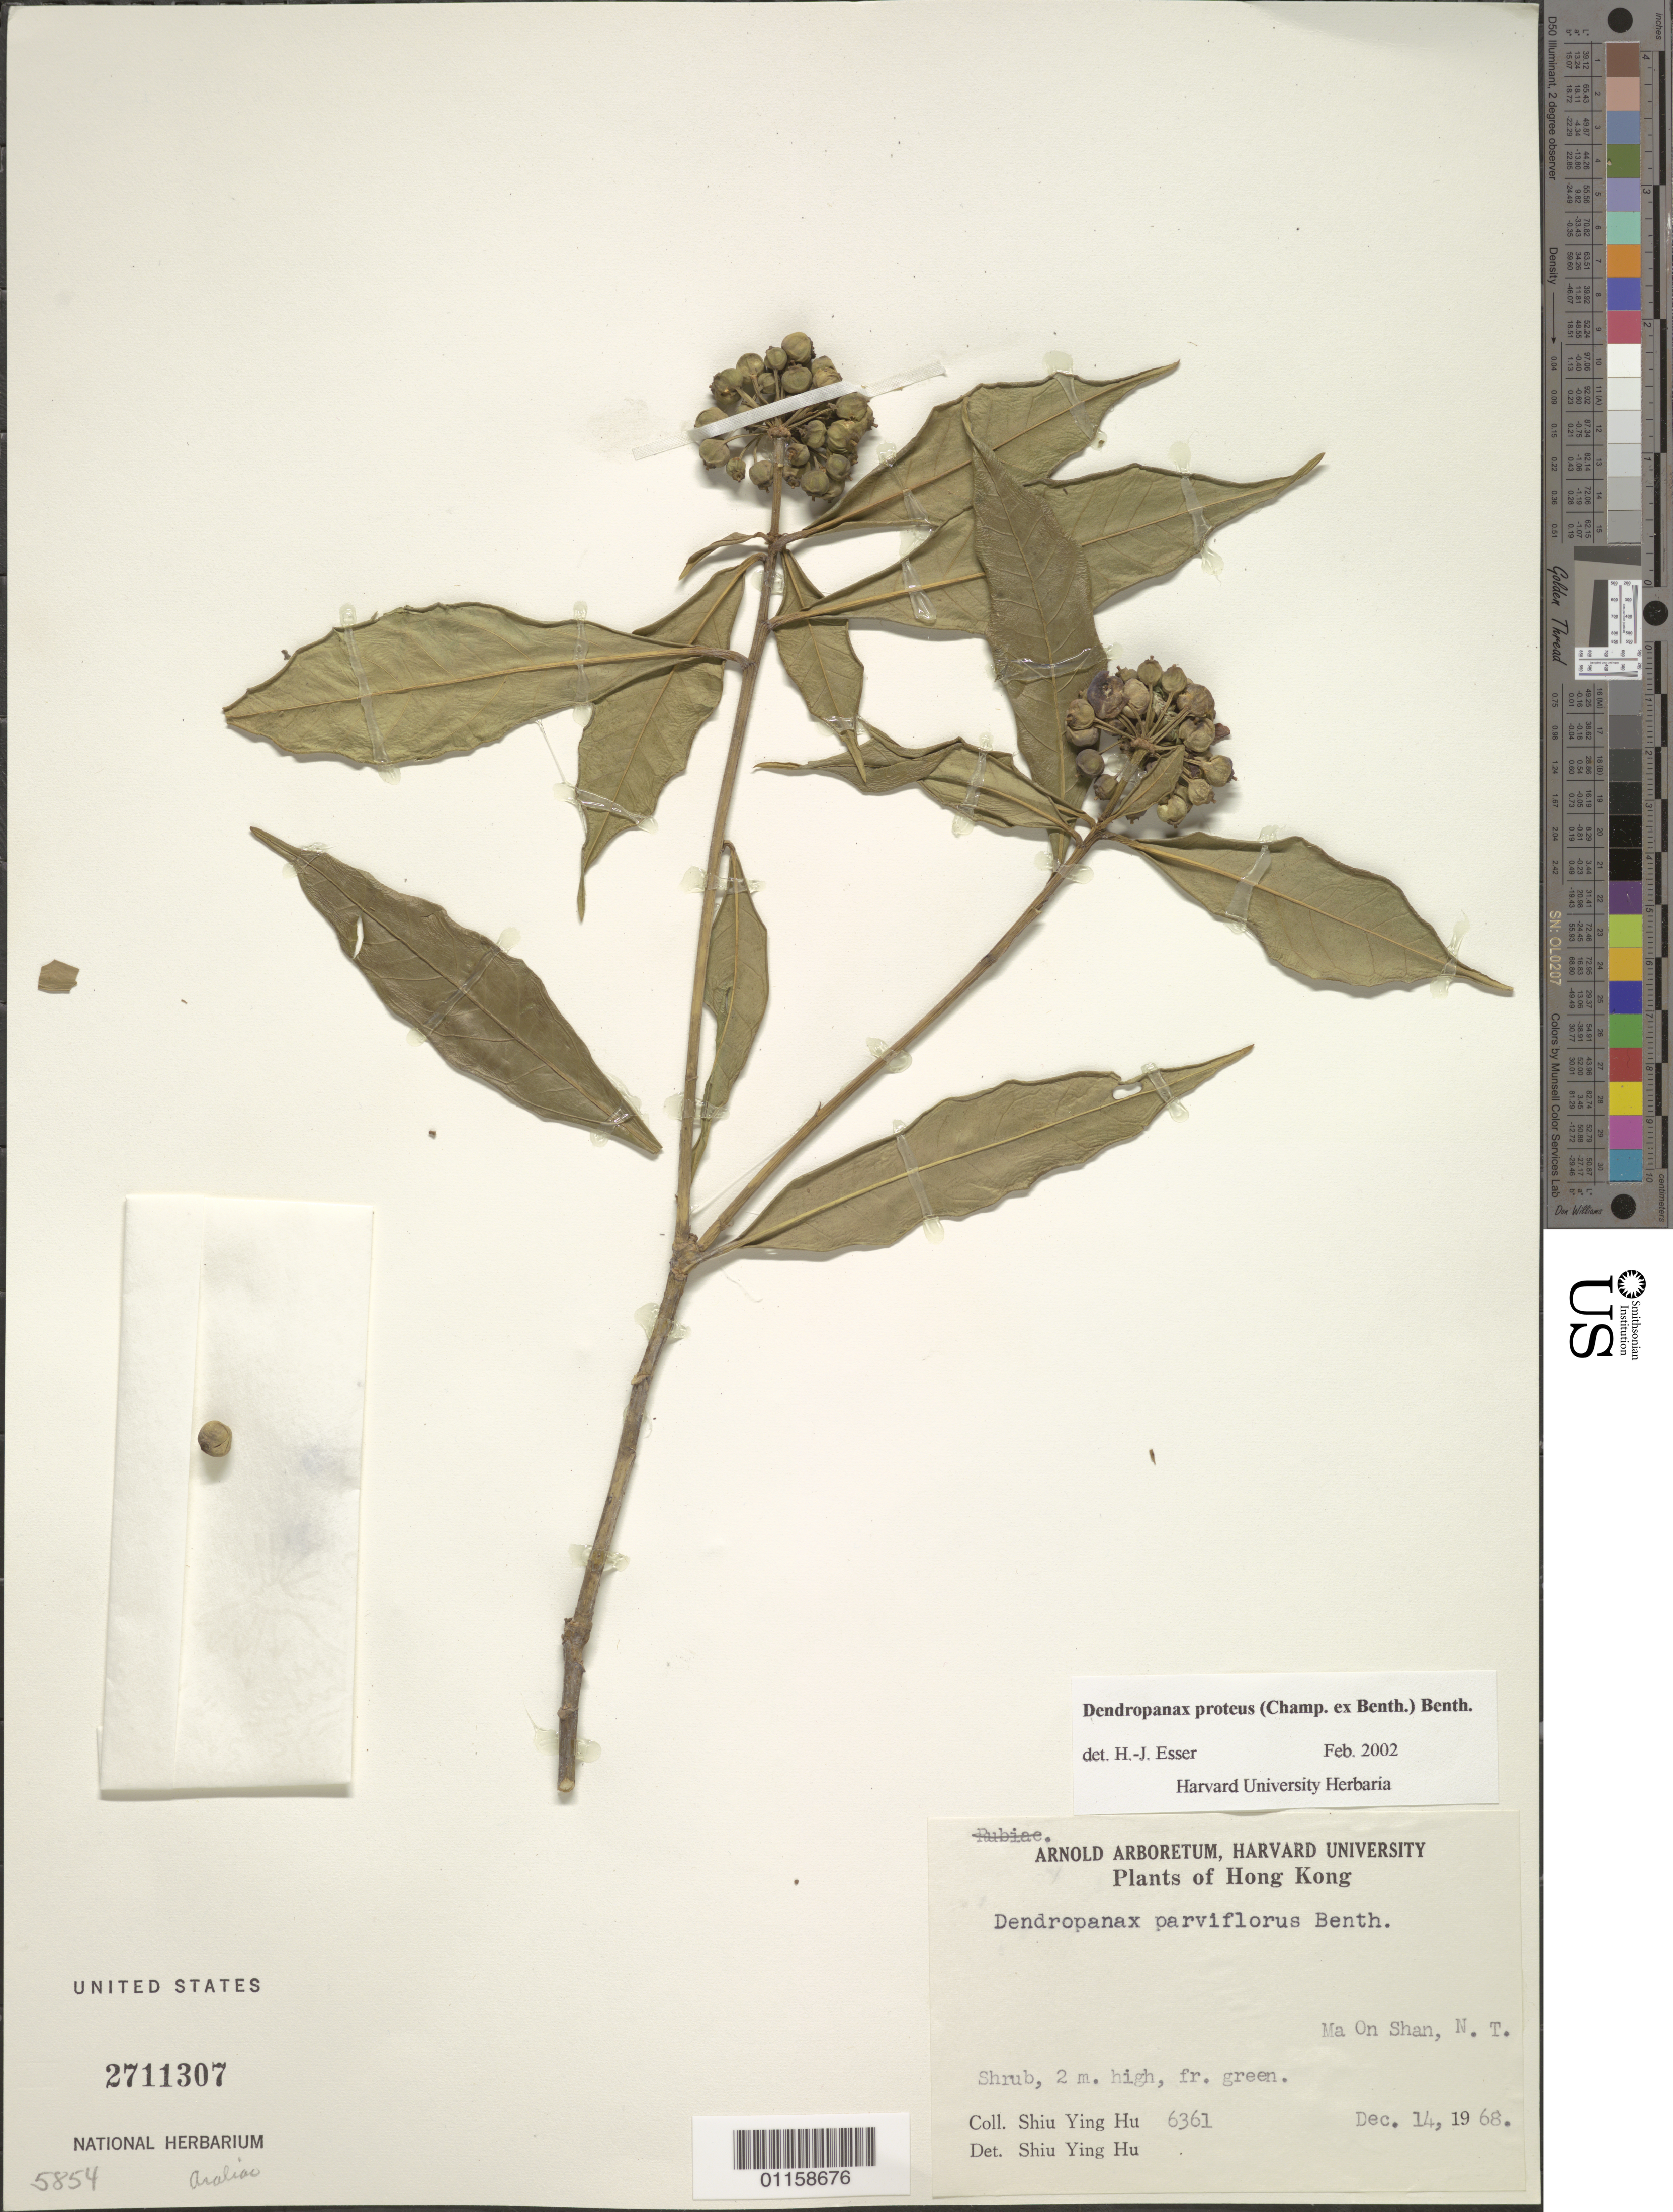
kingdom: Plantae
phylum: Tracheophyta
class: Magnoliopsida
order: Apiales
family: Araliaceae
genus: Dendropanax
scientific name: Dendropanax proteus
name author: (Champ. ex Benth.) Benth.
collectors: S. Y. Hu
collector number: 6361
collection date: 1968-12-14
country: China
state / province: Hong Kong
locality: Ma On Shan.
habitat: Shrub.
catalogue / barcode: US 2711307